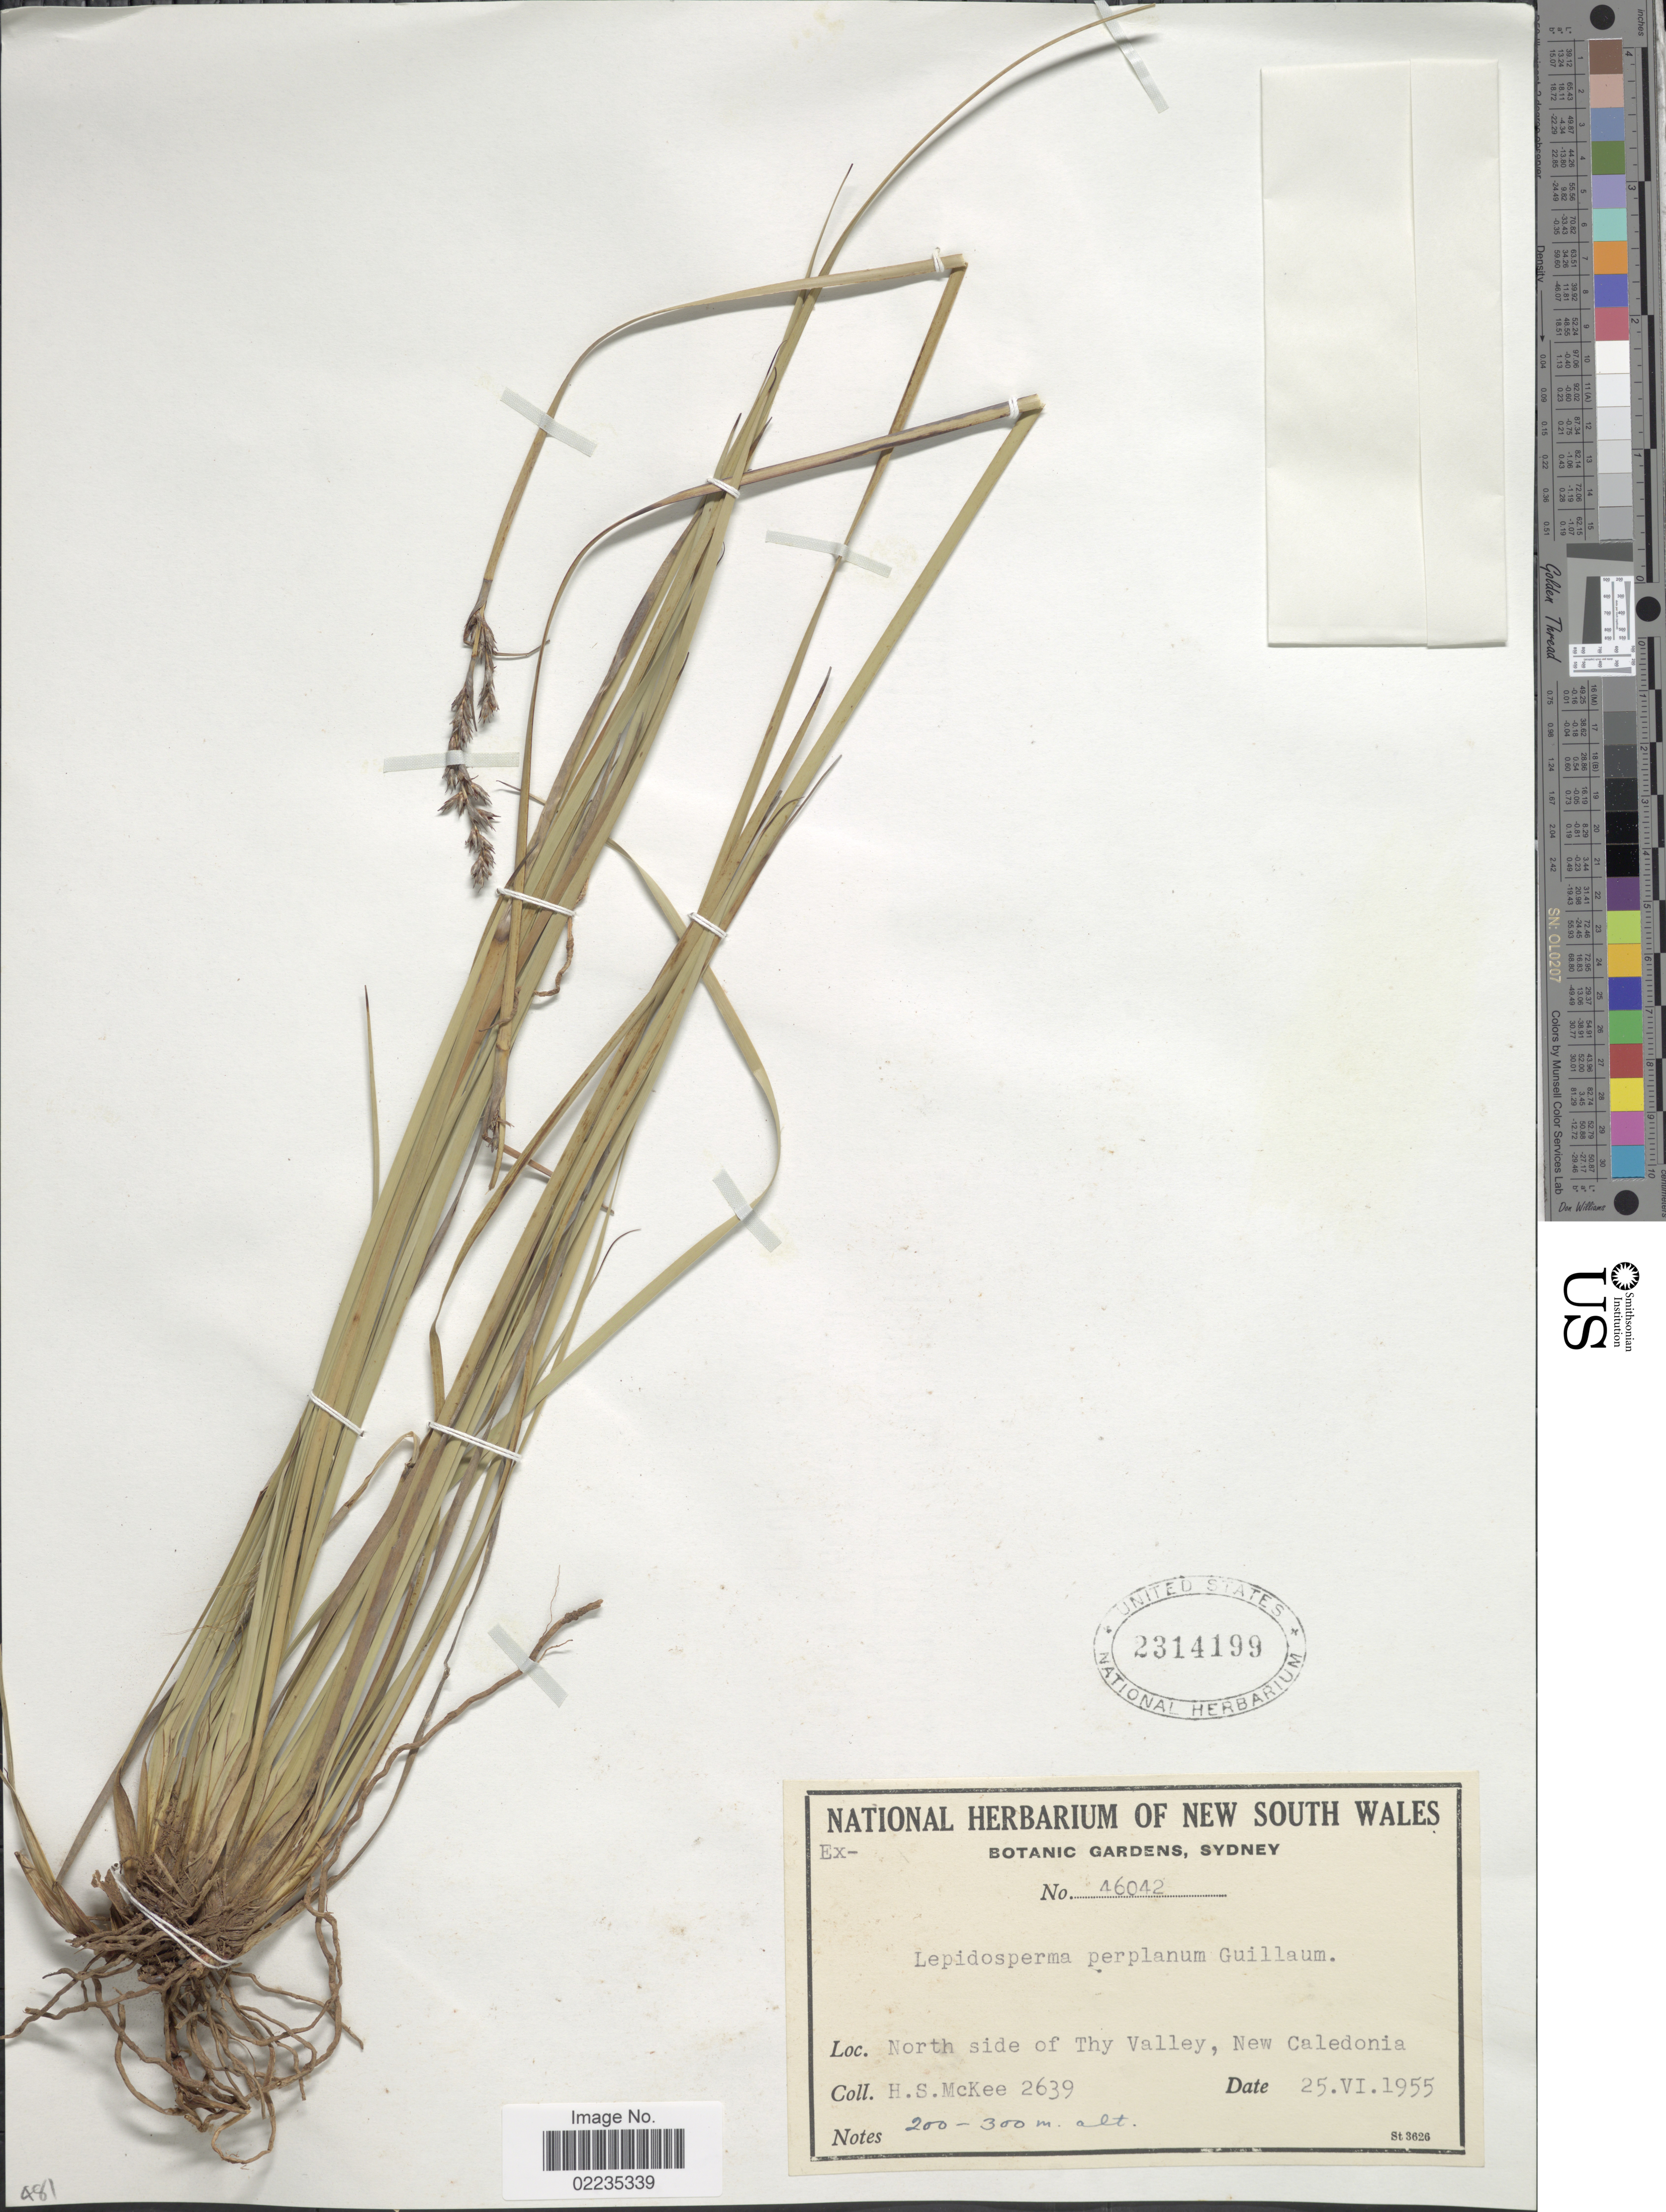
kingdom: Plantae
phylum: Tracheophyta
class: Liliopsida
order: Poales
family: Cyperaceae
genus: Lepidosperma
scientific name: Lepidosperma perplanum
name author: Guillaumin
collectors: H. S. McKee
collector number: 2639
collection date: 1955-06-25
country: New Caledonia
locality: North side of Thy Valley, New Caledonia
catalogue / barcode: US 2314199